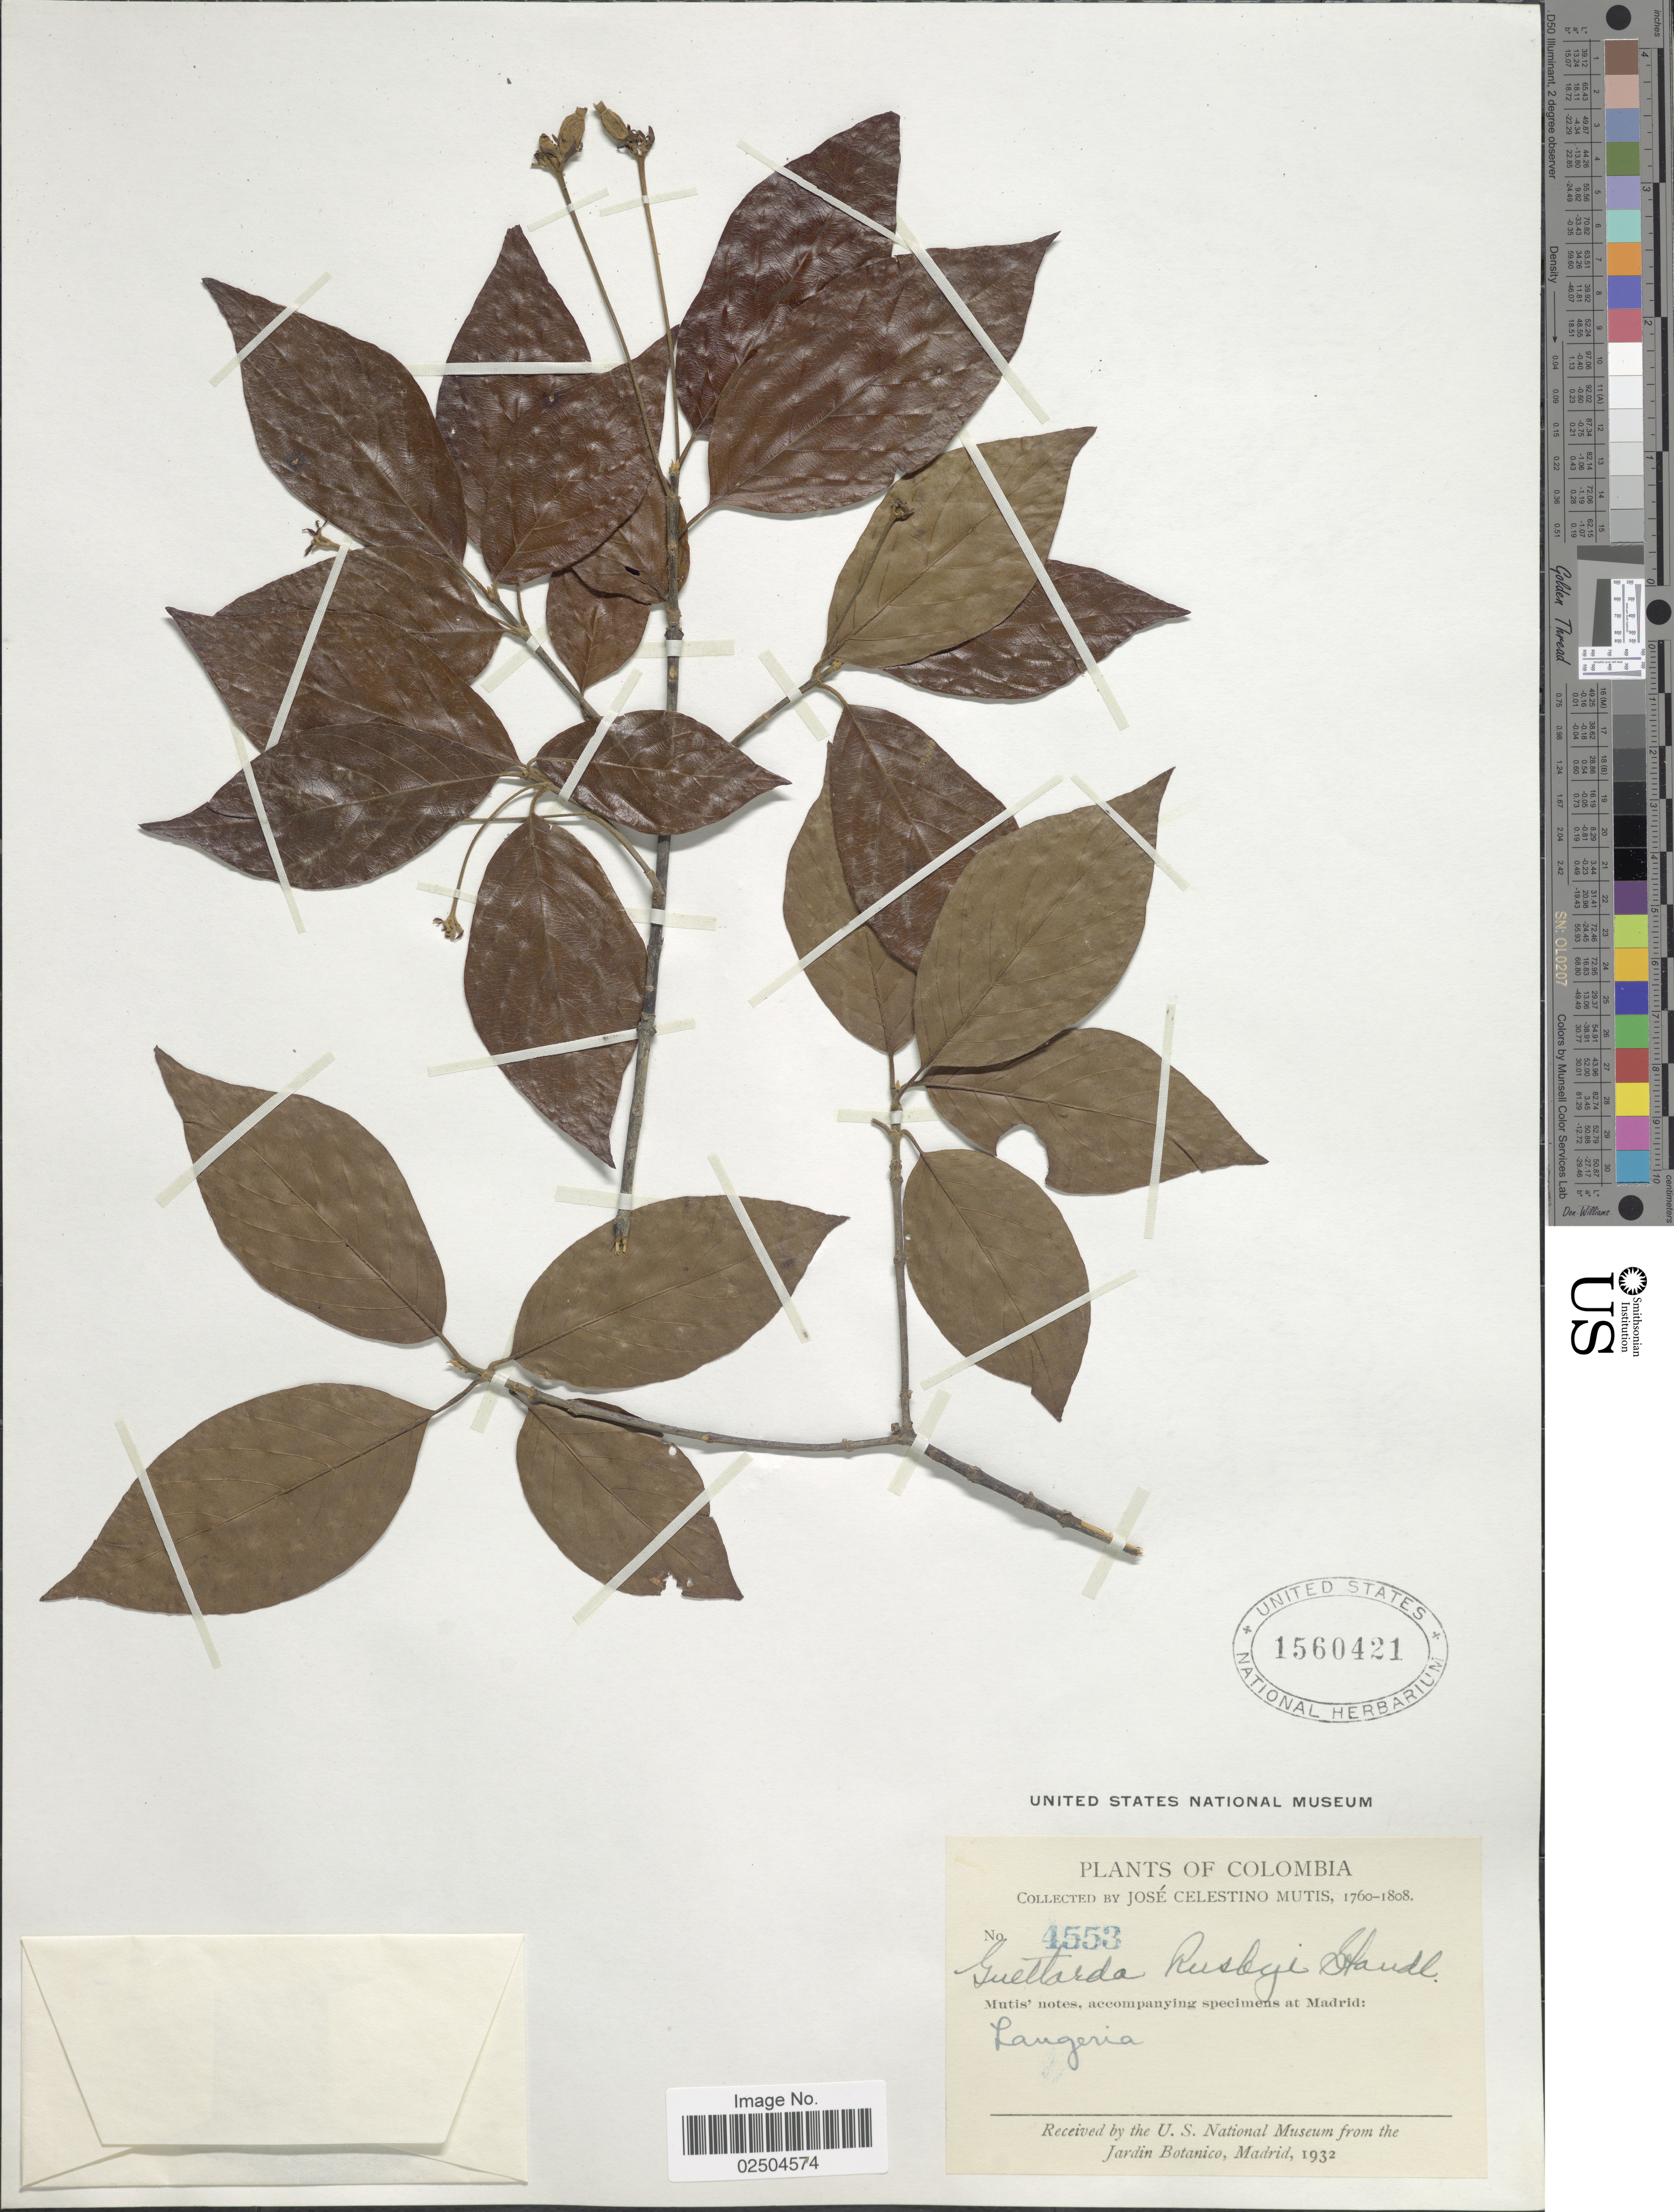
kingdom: Plantae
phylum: Tracheophyta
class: Magnoliopsida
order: Gentianales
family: Rubiaceae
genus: Guettarda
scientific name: Guettarda rusbyi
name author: Standl.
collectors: J. C. B. Mutis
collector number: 4553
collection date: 1760/1808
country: Colombia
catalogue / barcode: US 1560421